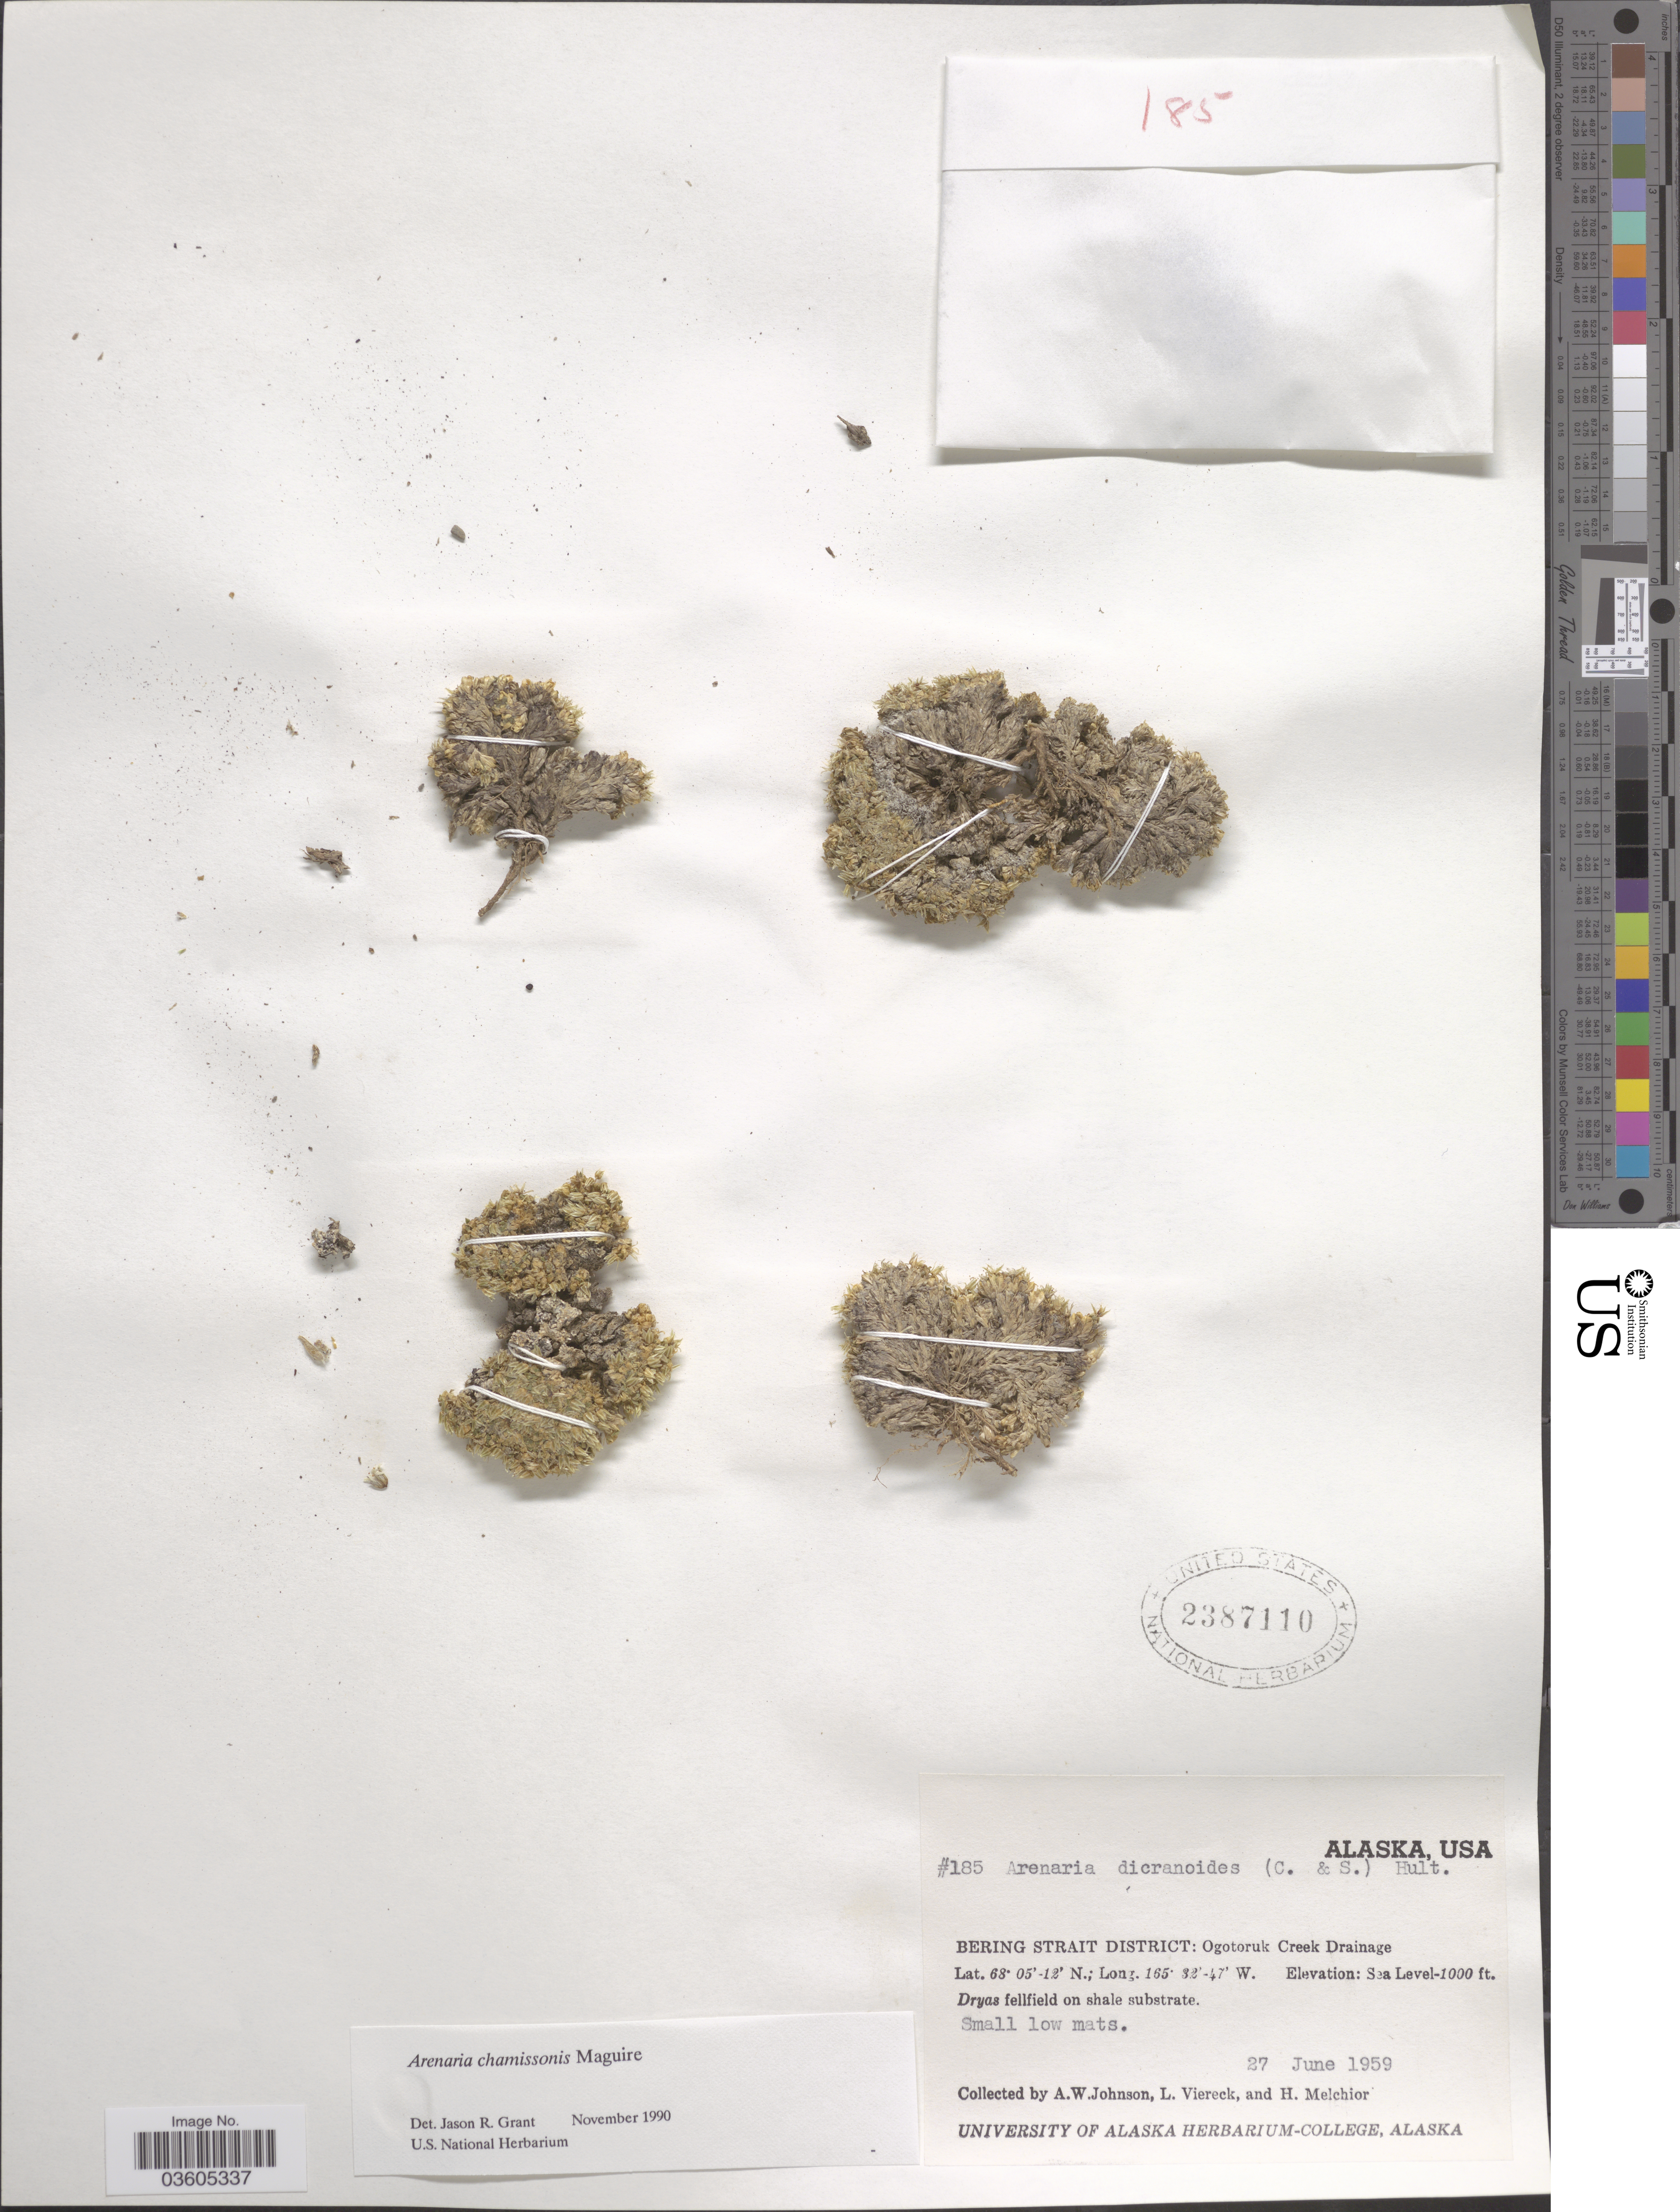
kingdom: Plantae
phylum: Tracheophyta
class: Magnoliopsida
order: Caryophyllales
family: Caryophyllaceae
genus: Arenaria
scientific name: Arenaria chamissonis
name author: Maguire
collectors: A. W. Johnson, L. Viereck & H. Melchior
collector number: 185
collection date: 1959-06-27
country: United States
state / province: Alaska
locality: Bering Strait District: Ogotoruk Creek Drainage.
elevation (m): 0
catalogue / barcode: US 2387110